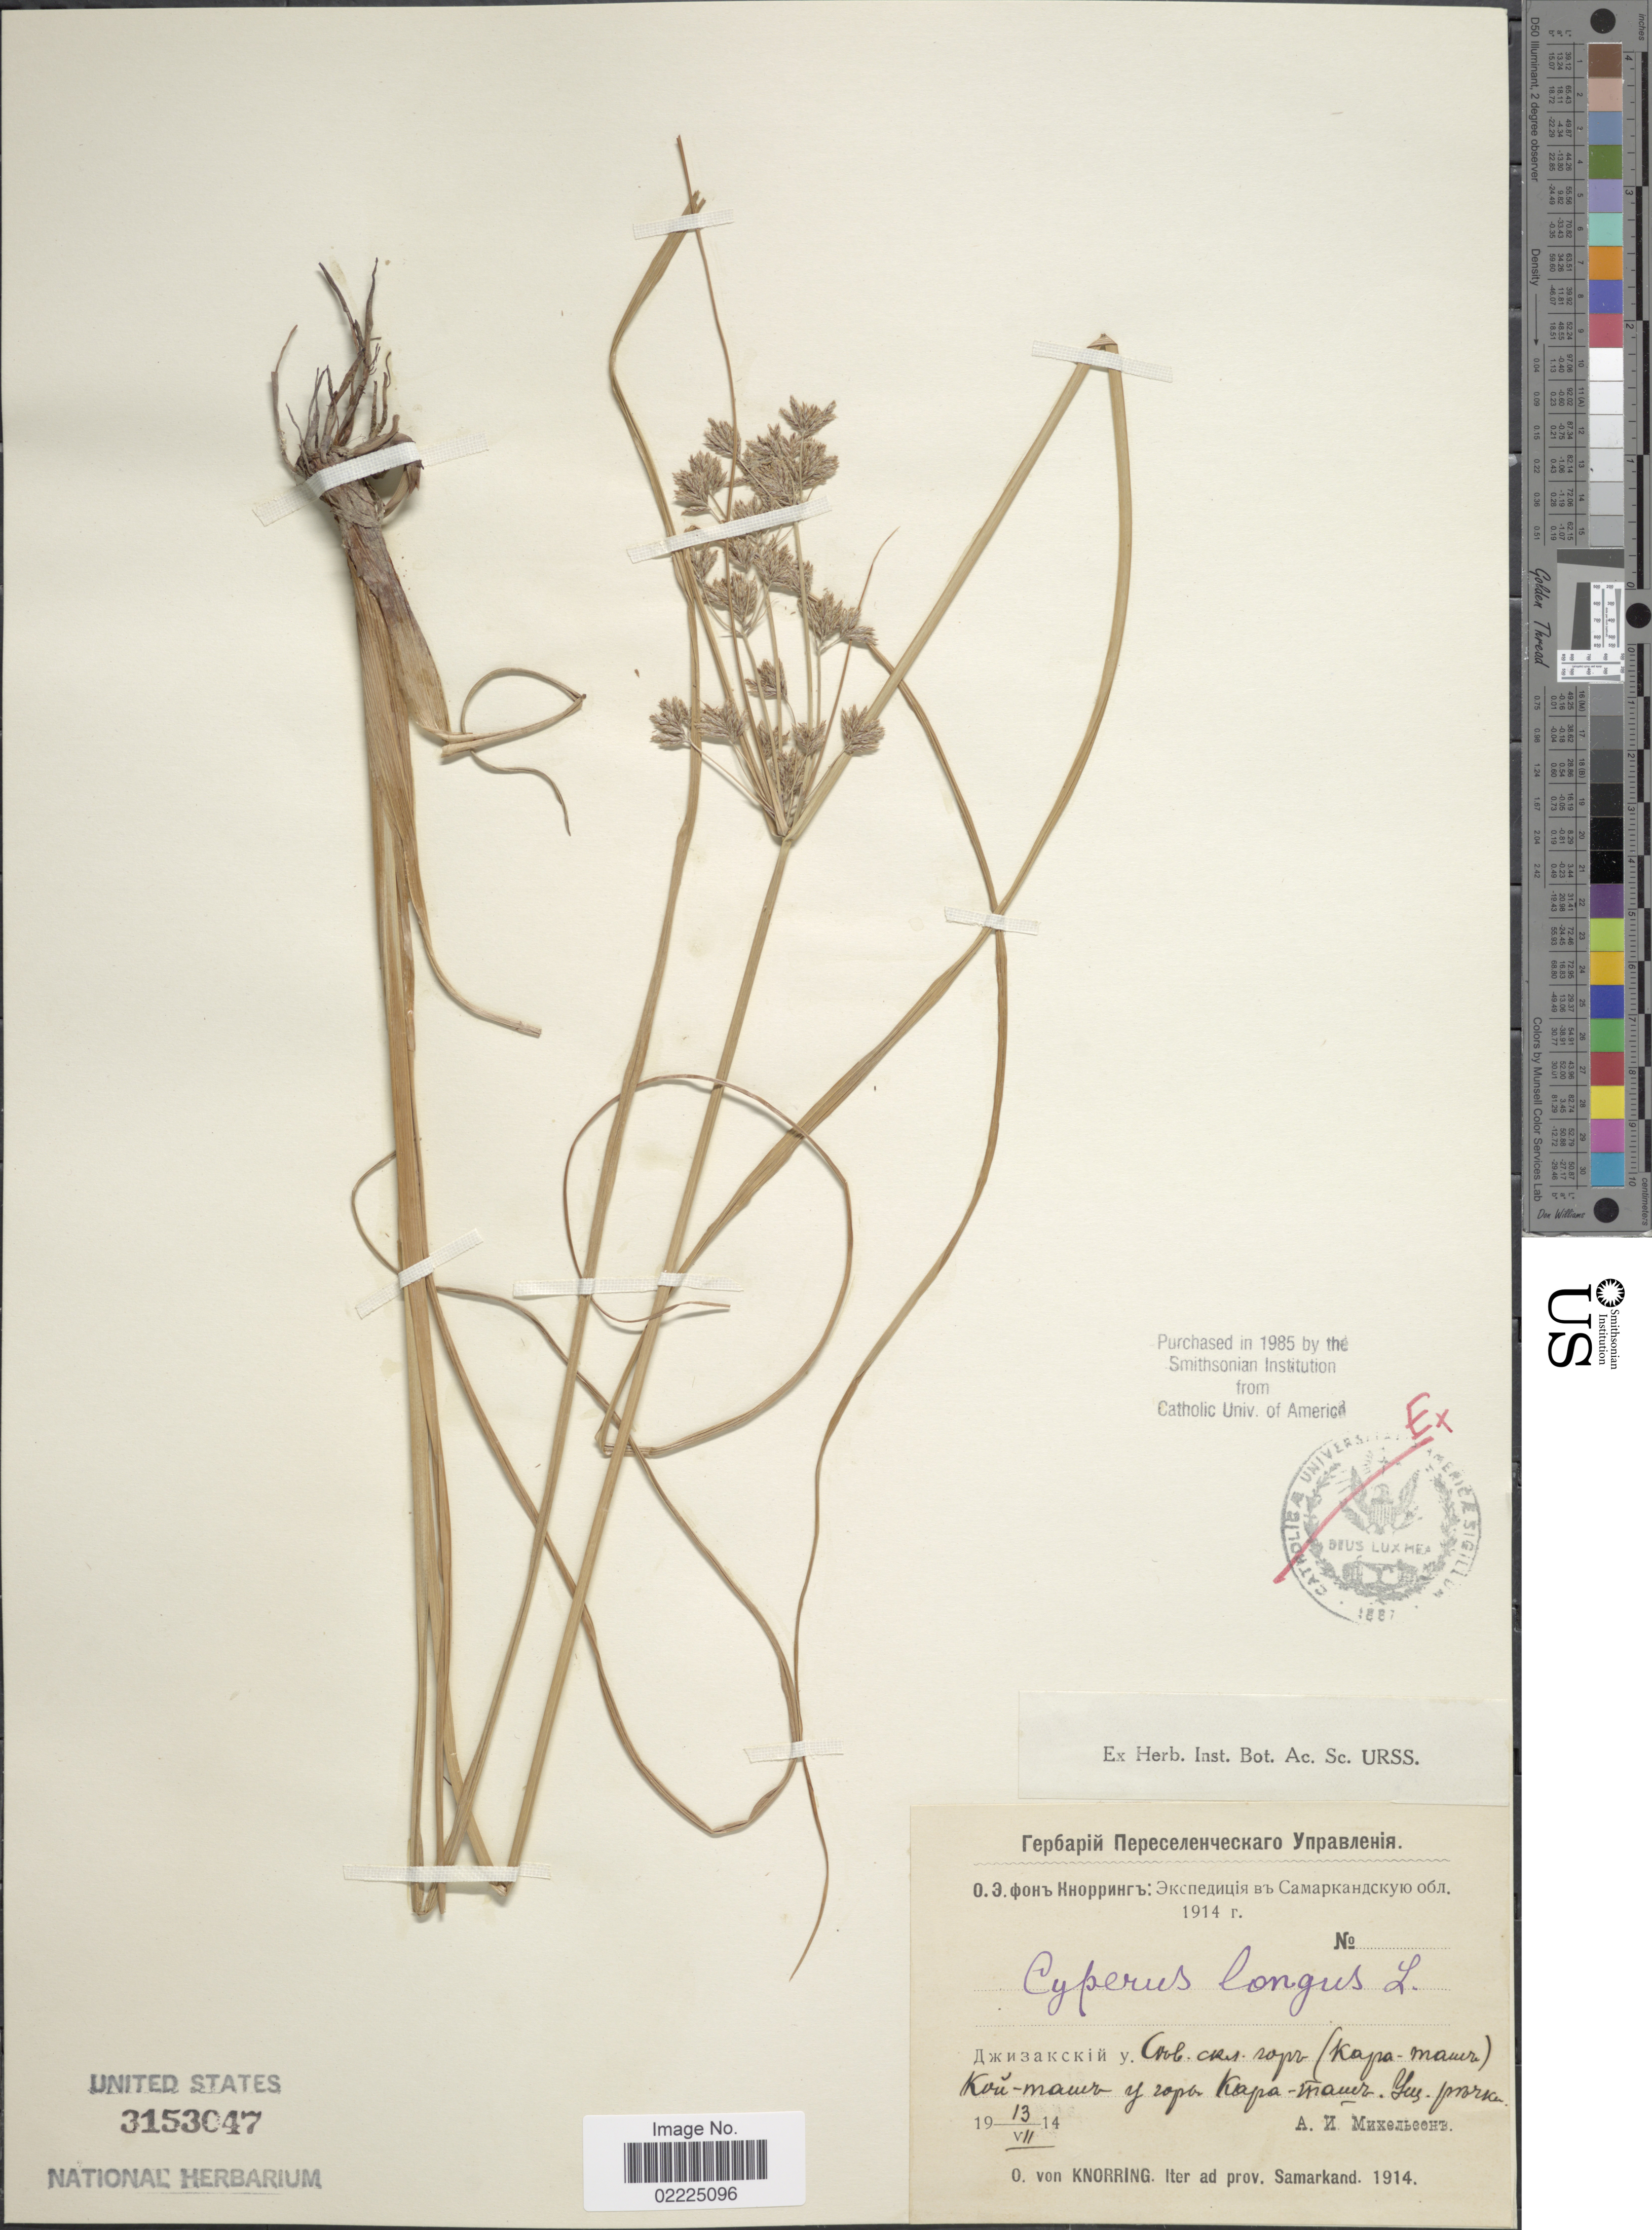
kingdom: Plantae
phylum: Tracheophyta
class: Liliopsida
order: Poales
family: Cyperaceae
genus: Cyperus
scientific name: Cyperus longus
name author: L.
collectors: O. Knorring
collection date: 1914-07-13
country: Uzbekistan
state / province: Samarqand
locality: Iter ad prov. Samarkand. [Foreign script]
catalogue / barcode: US 3153047